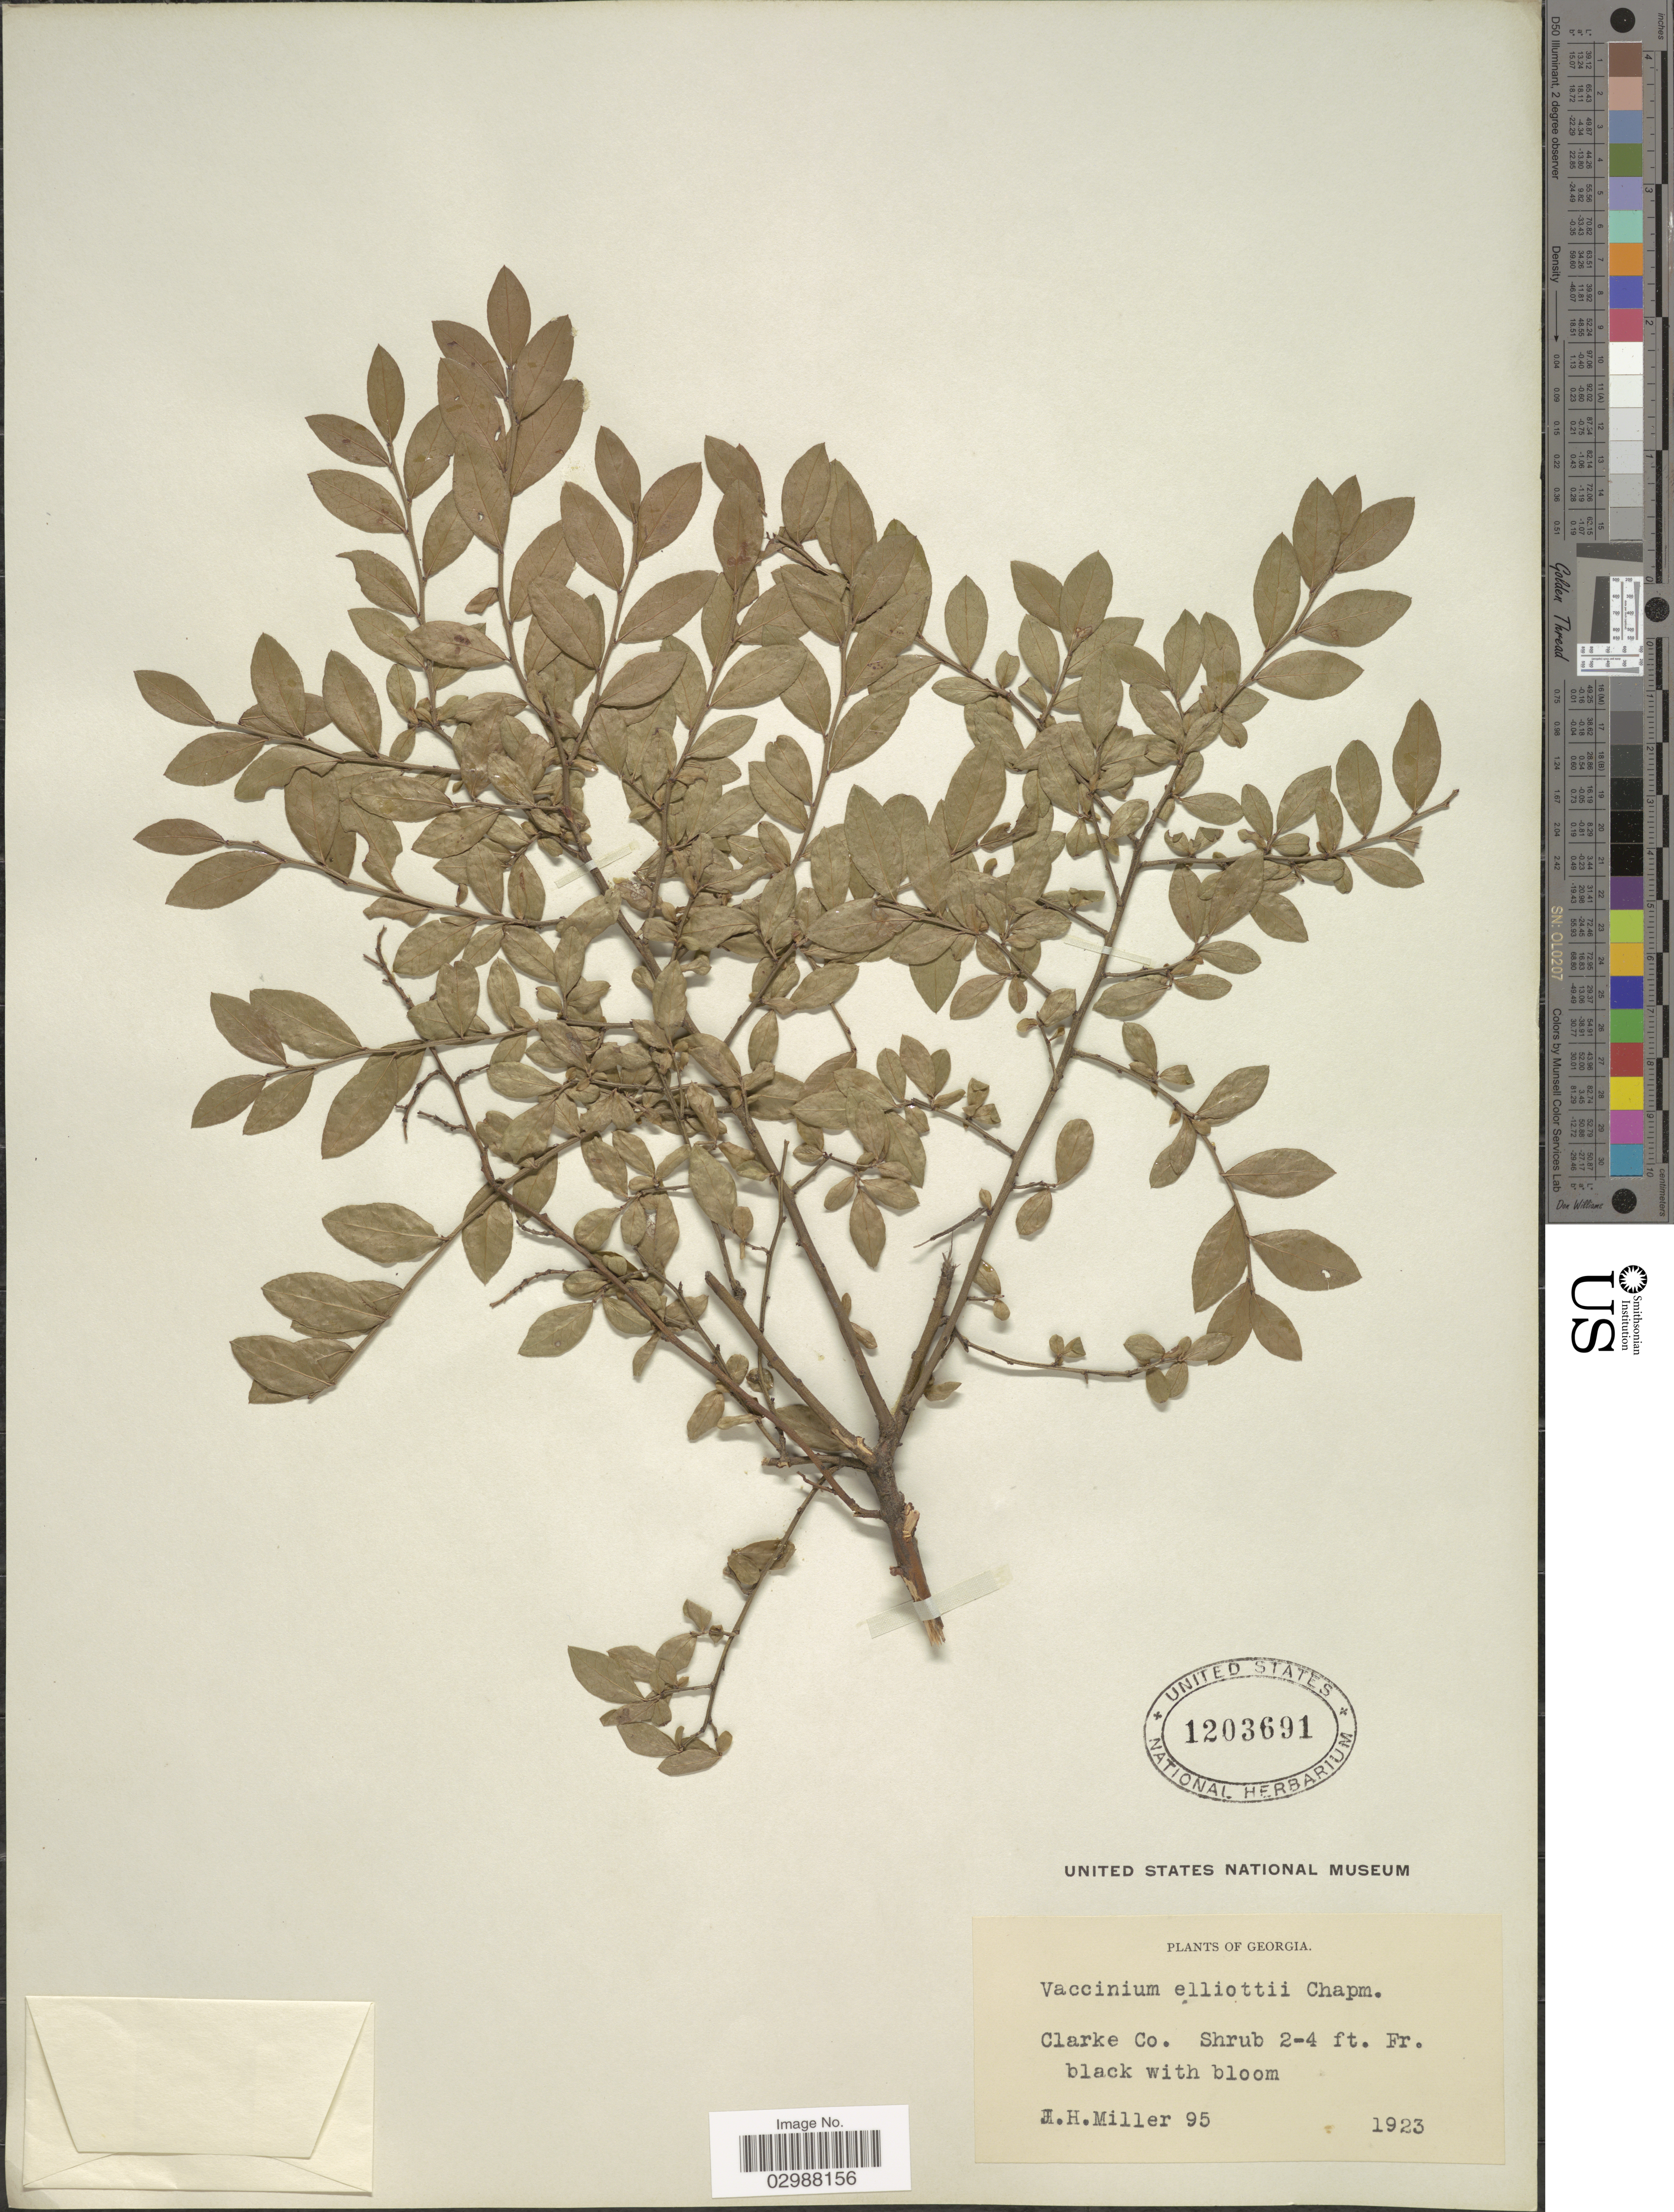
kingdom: Plantae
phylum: Tracheophyta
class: Magnoliopsida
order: Ericales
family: Ericaceae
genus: Vaccinium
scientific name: Vaccinium elliottii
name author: Chapm.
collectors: J. H. Miller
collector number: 95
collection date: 1923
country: United States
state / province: Georgia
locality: Clarke Co.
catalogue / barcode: US 1203691